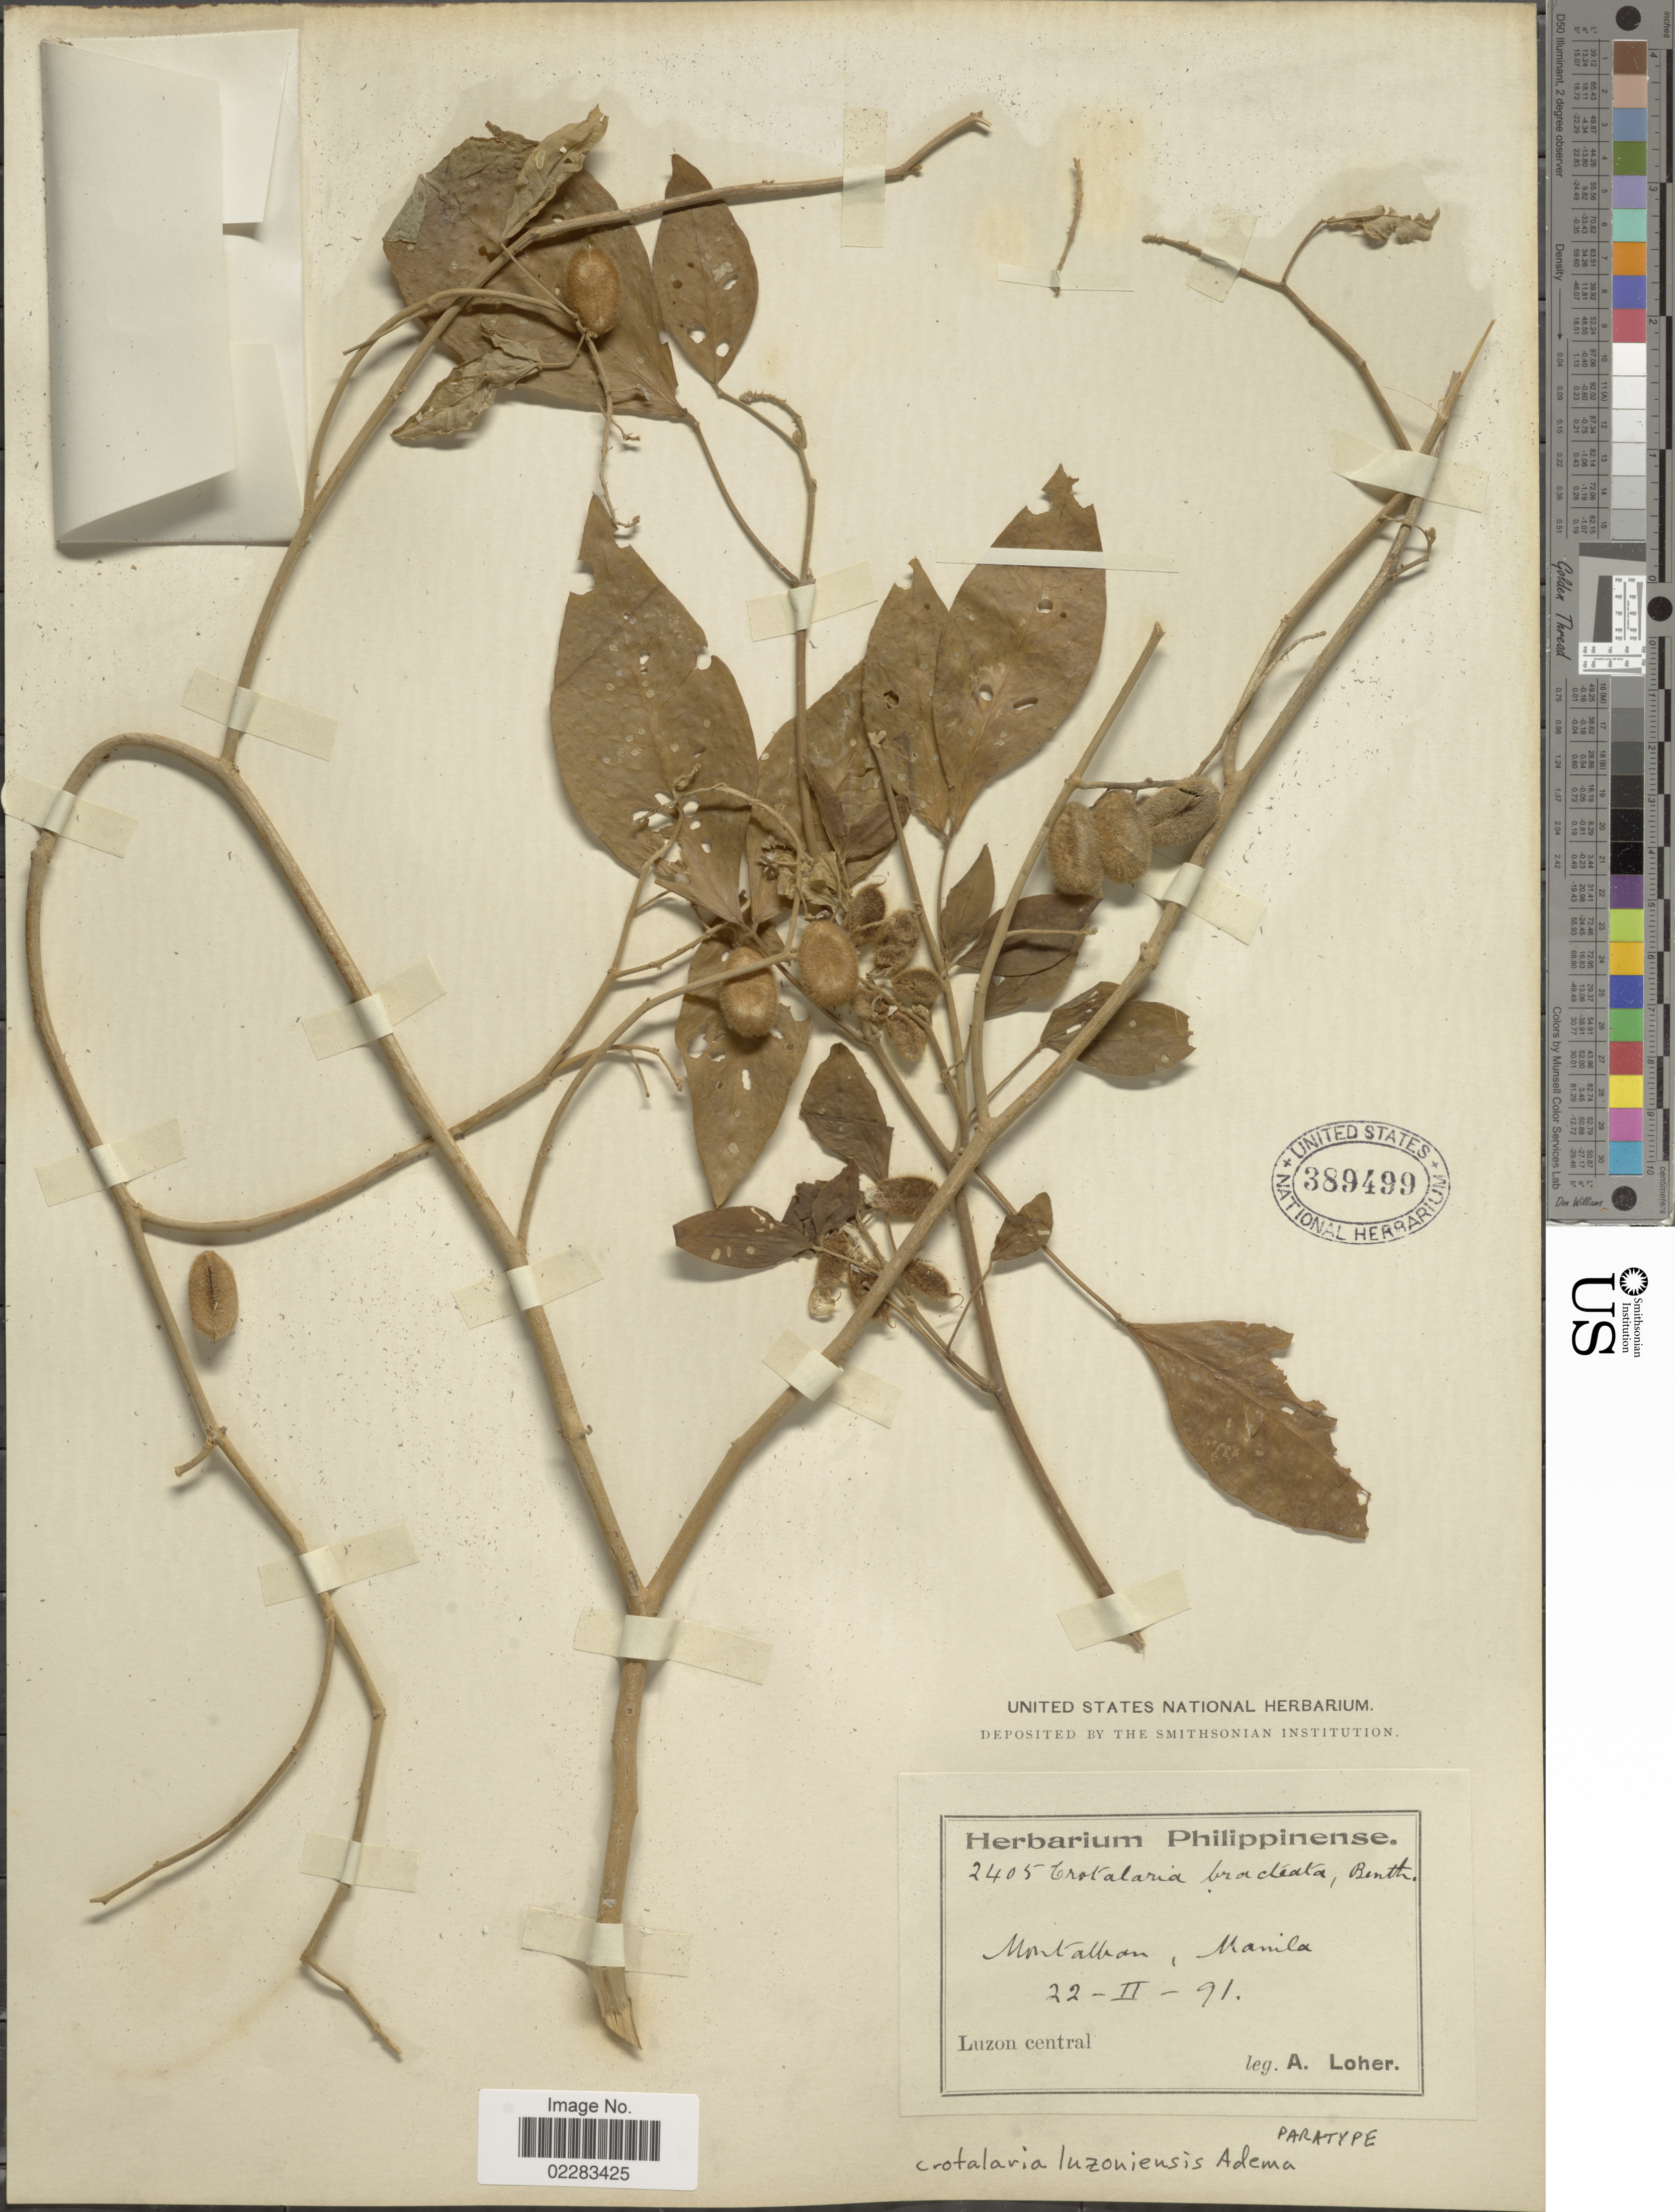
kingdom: Plantae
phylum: Tracheophyta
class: Magnoliopsida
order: Fabales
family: Fabaceae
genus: Crotalaria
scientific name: Crotalaria luzoniensis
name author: Adema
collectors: A. Loher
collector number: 2405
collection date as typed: Transcribed d/m/y: 22/2/91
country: Philippines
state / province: Central Luzon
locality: Montalban, Manila, Luzon central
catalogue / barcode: US 389499